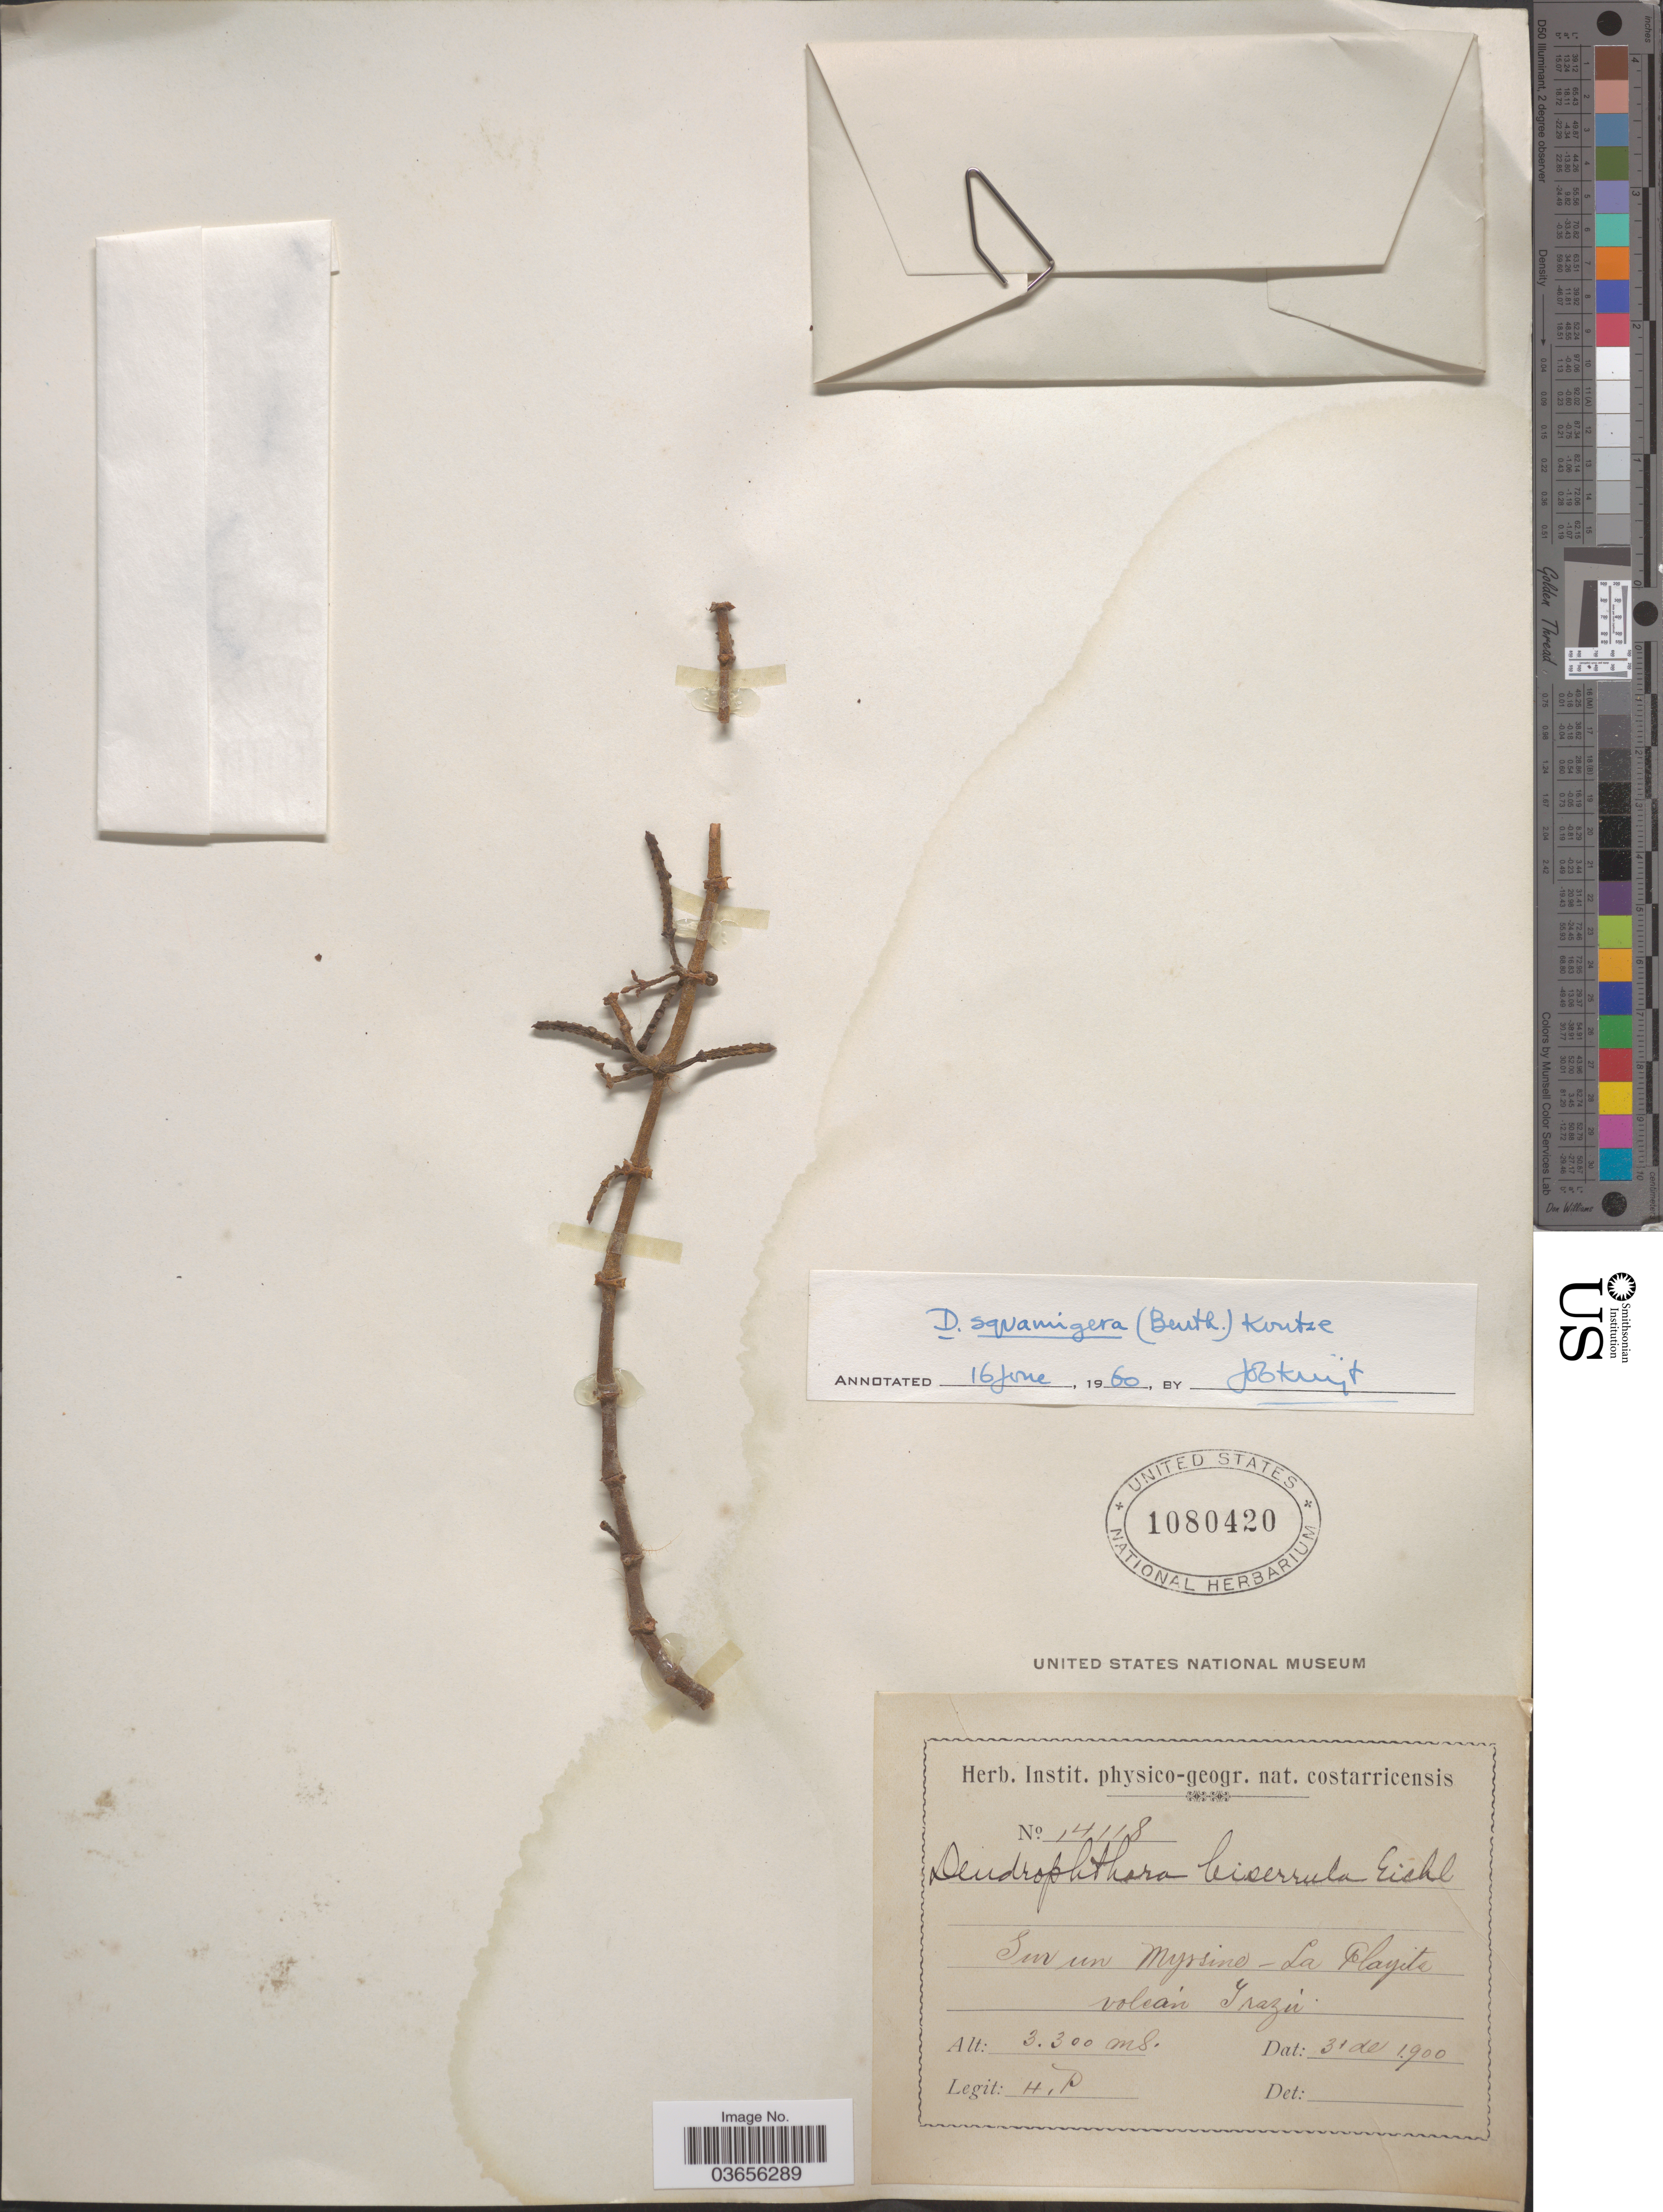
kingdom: Plantae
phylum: Tracheophyta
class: Magnoliopsida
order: Santalales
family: Viscaceae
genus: Dendrophthora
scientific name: Dendrophthora squamigera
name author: (Benth.) Kuntze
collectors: H. P.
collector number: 14118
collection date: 1900-12-31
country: Costa Rica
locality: Sur un Myrsine - La Playita, volcán Irazú.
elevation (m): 3300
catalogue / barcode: US 1080420